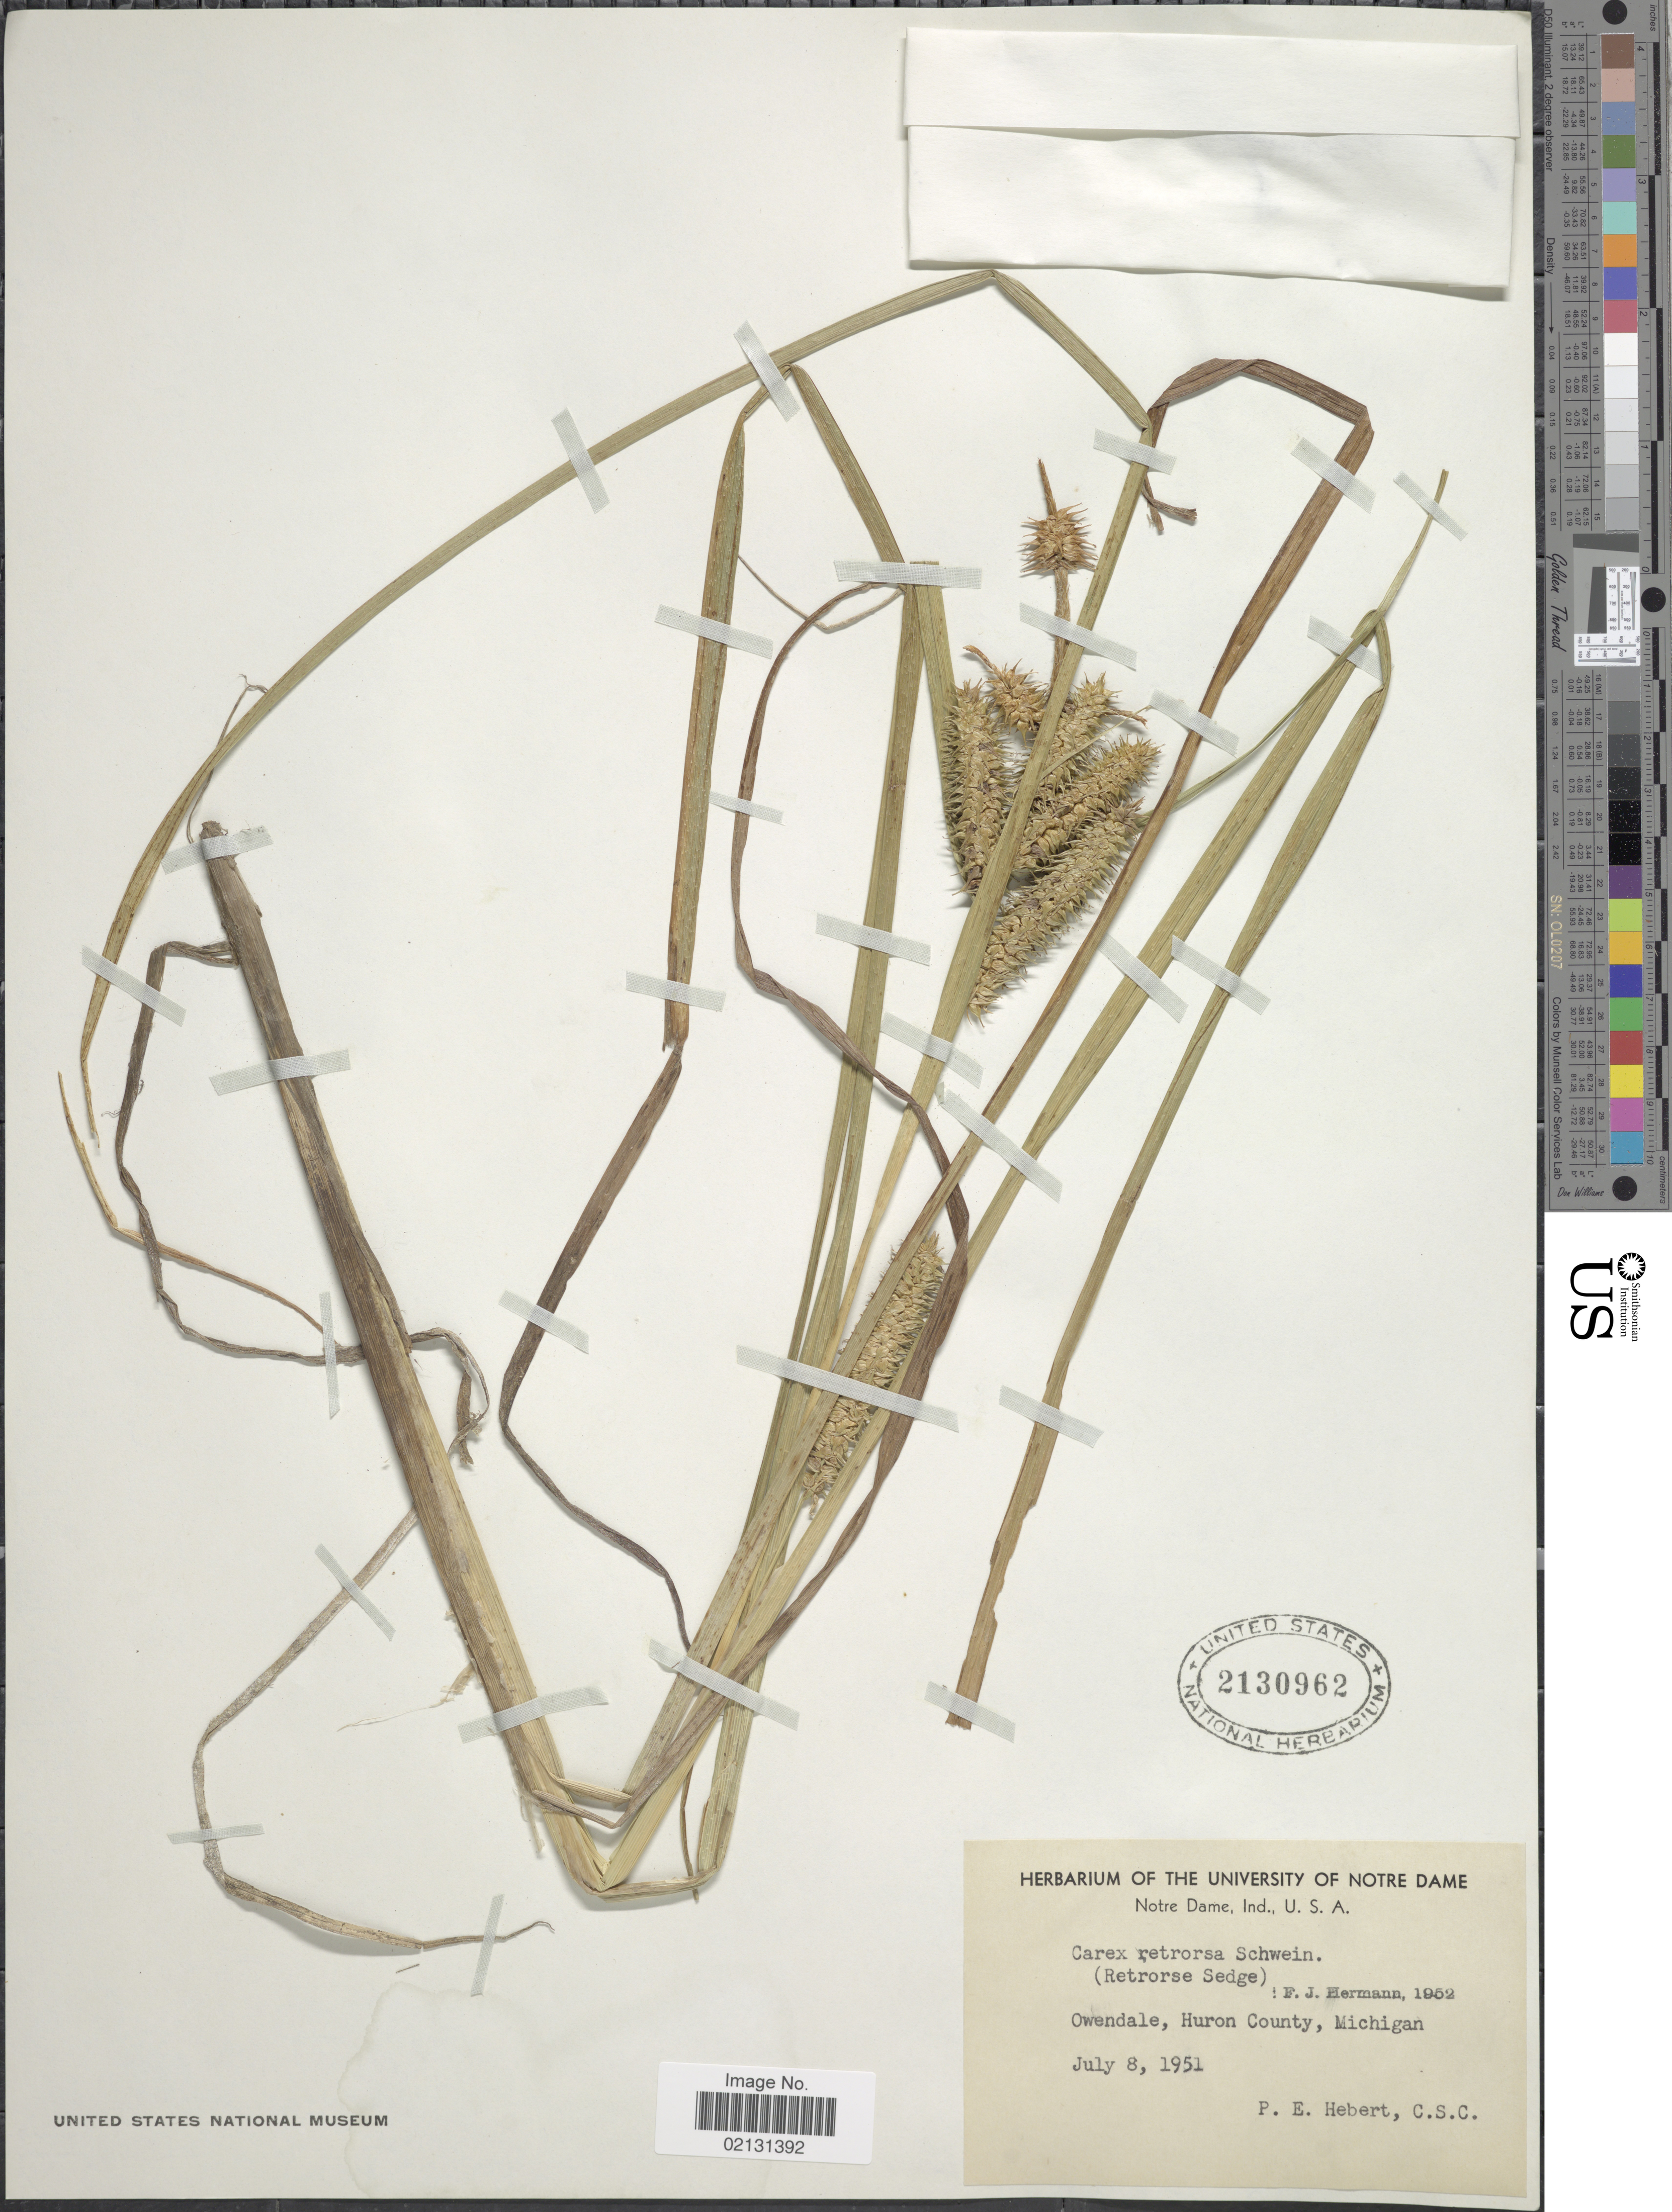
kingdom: Plantae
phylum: Tracheophyta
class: Liliopsida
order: Poales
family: Cyperaceae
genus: Carex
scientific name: Carex retrorsa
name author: Schwein.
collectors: P. Hebert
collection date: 1951-07-08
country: United States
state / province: Michigan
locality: Owendale, Huron County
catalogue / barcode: US 2130962